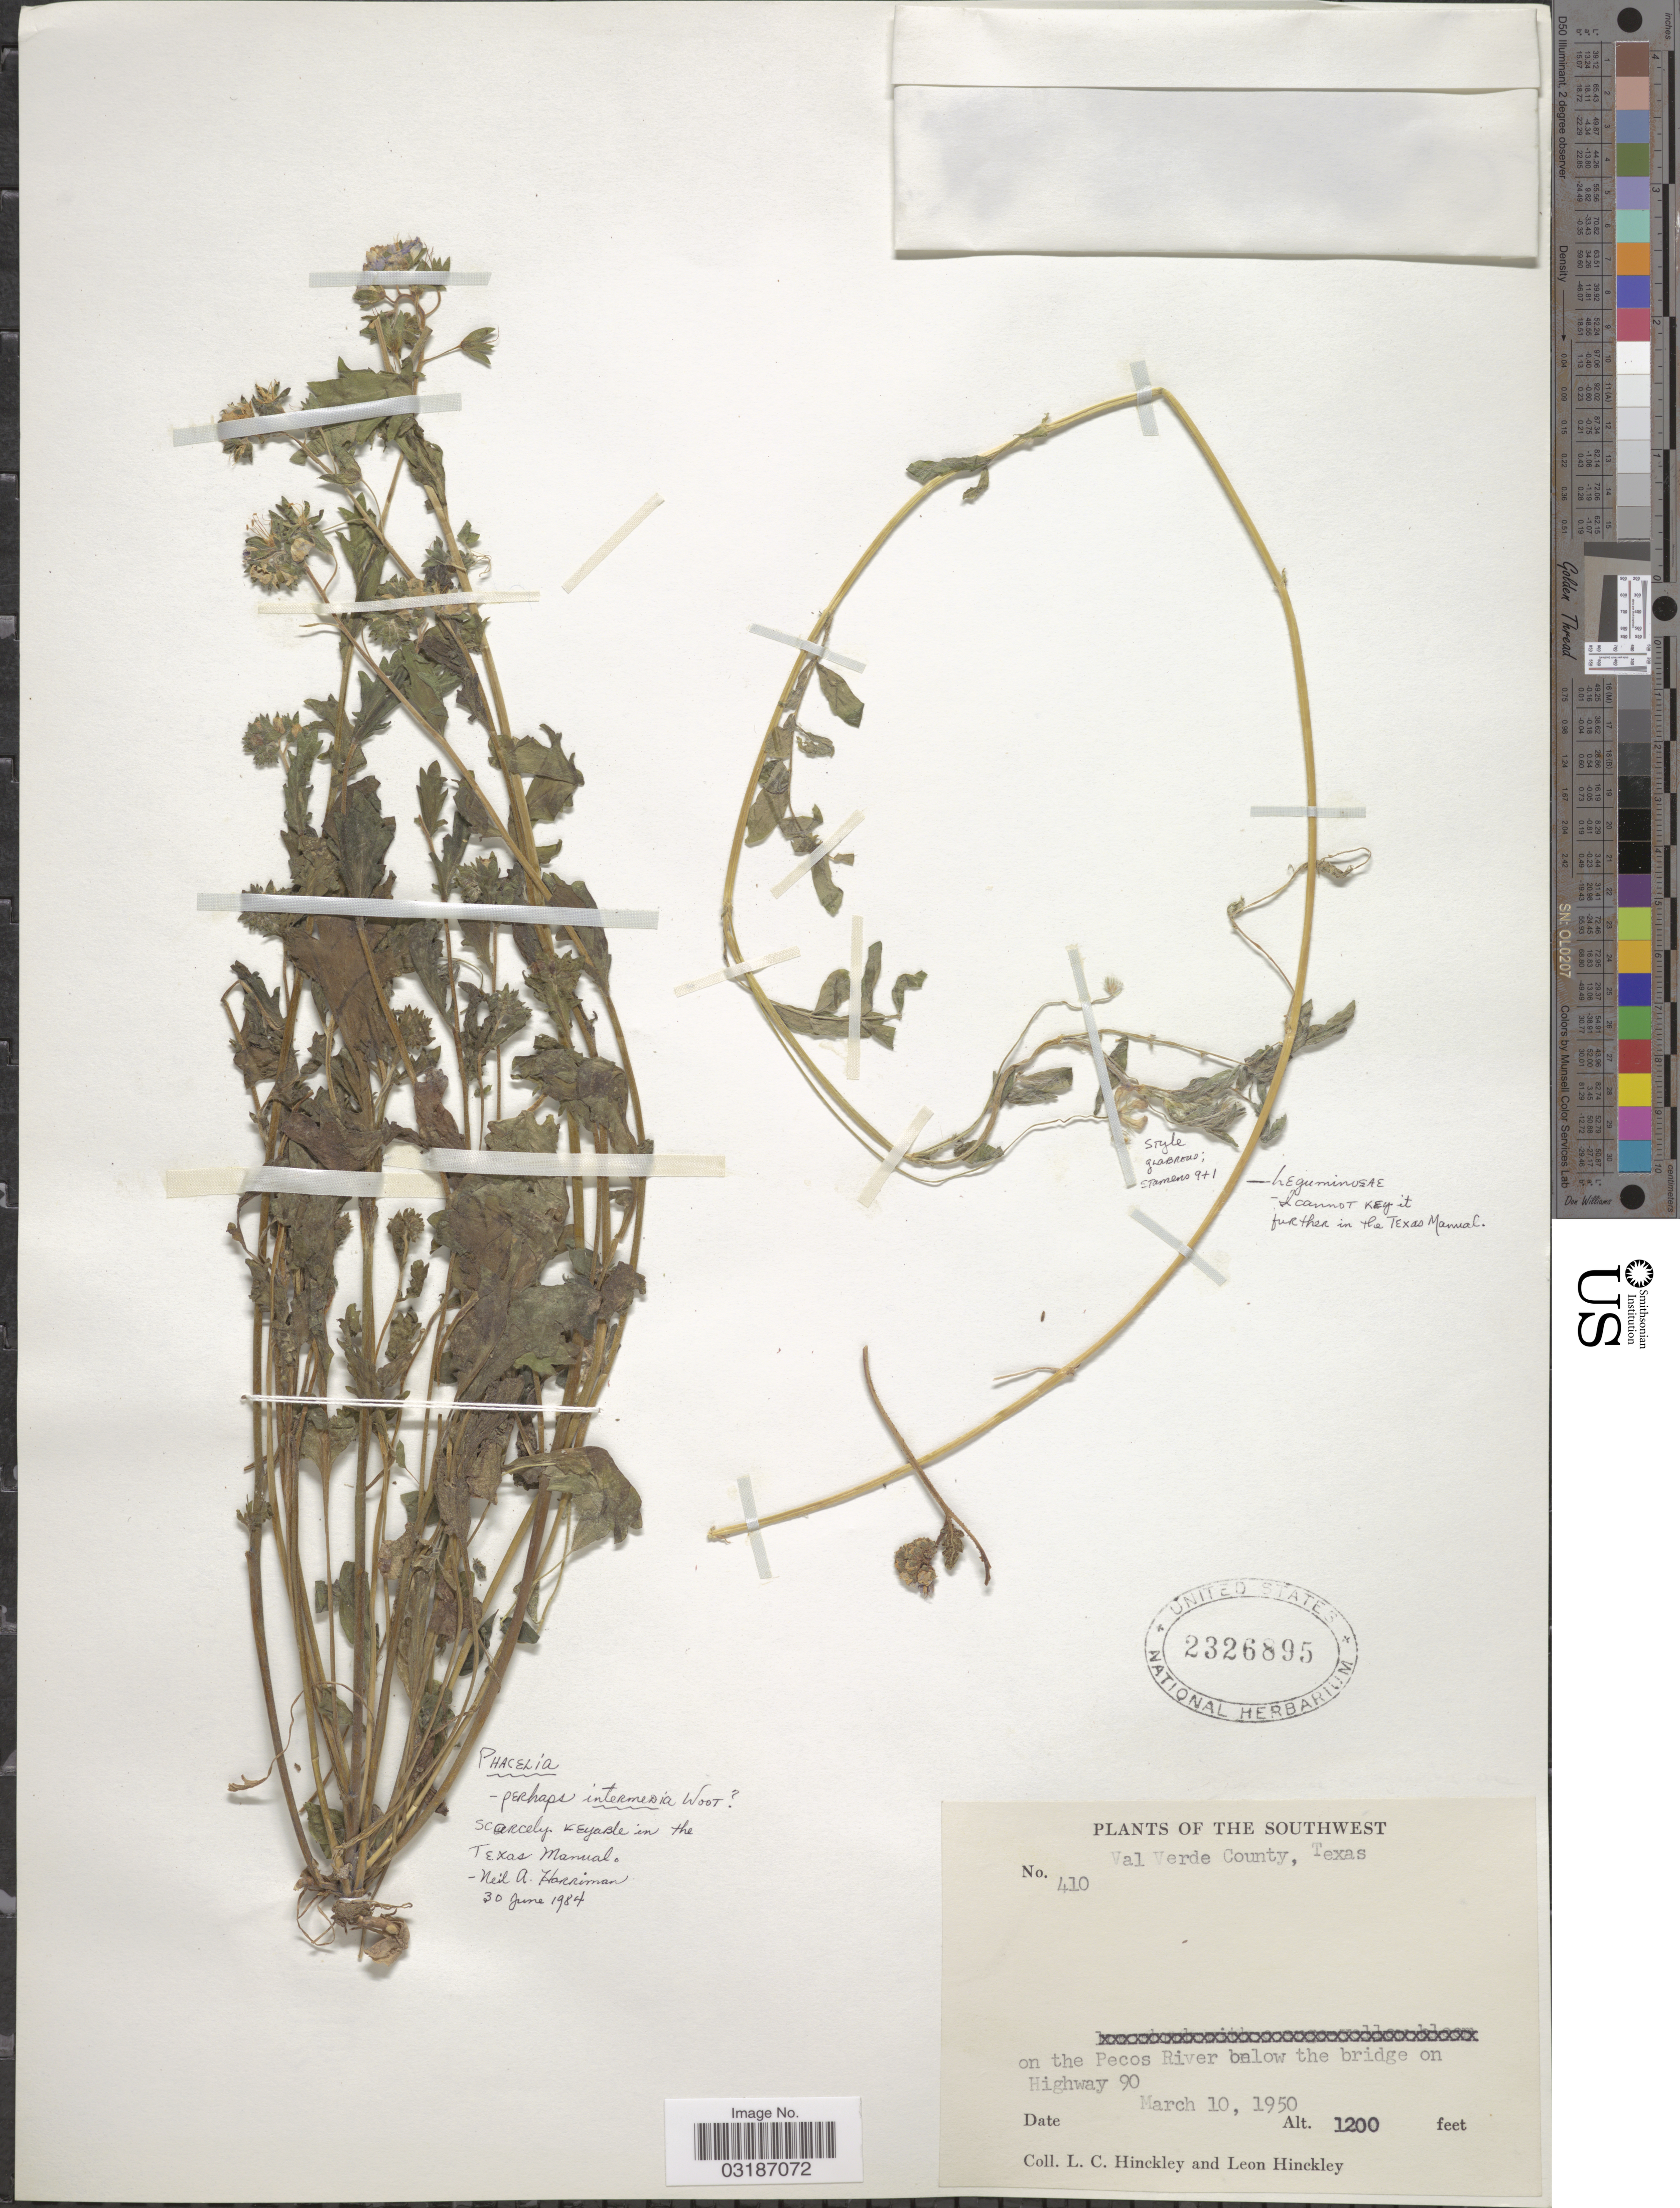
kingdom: Plantae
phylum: Tracheophyta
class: Magnoliopsida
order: Boraginales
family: Hydrophyllaceae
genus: Phacelia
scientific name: Phacelia intermedia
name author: Wooton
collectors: L. Hinckley & L. Hinckley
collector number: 410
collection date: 1950-03-10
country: United States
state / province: Texas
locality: Southwest. Val Verde County. On the Pecos River below the bridge on Highway 90.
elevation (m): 366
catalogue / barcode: US 2326895